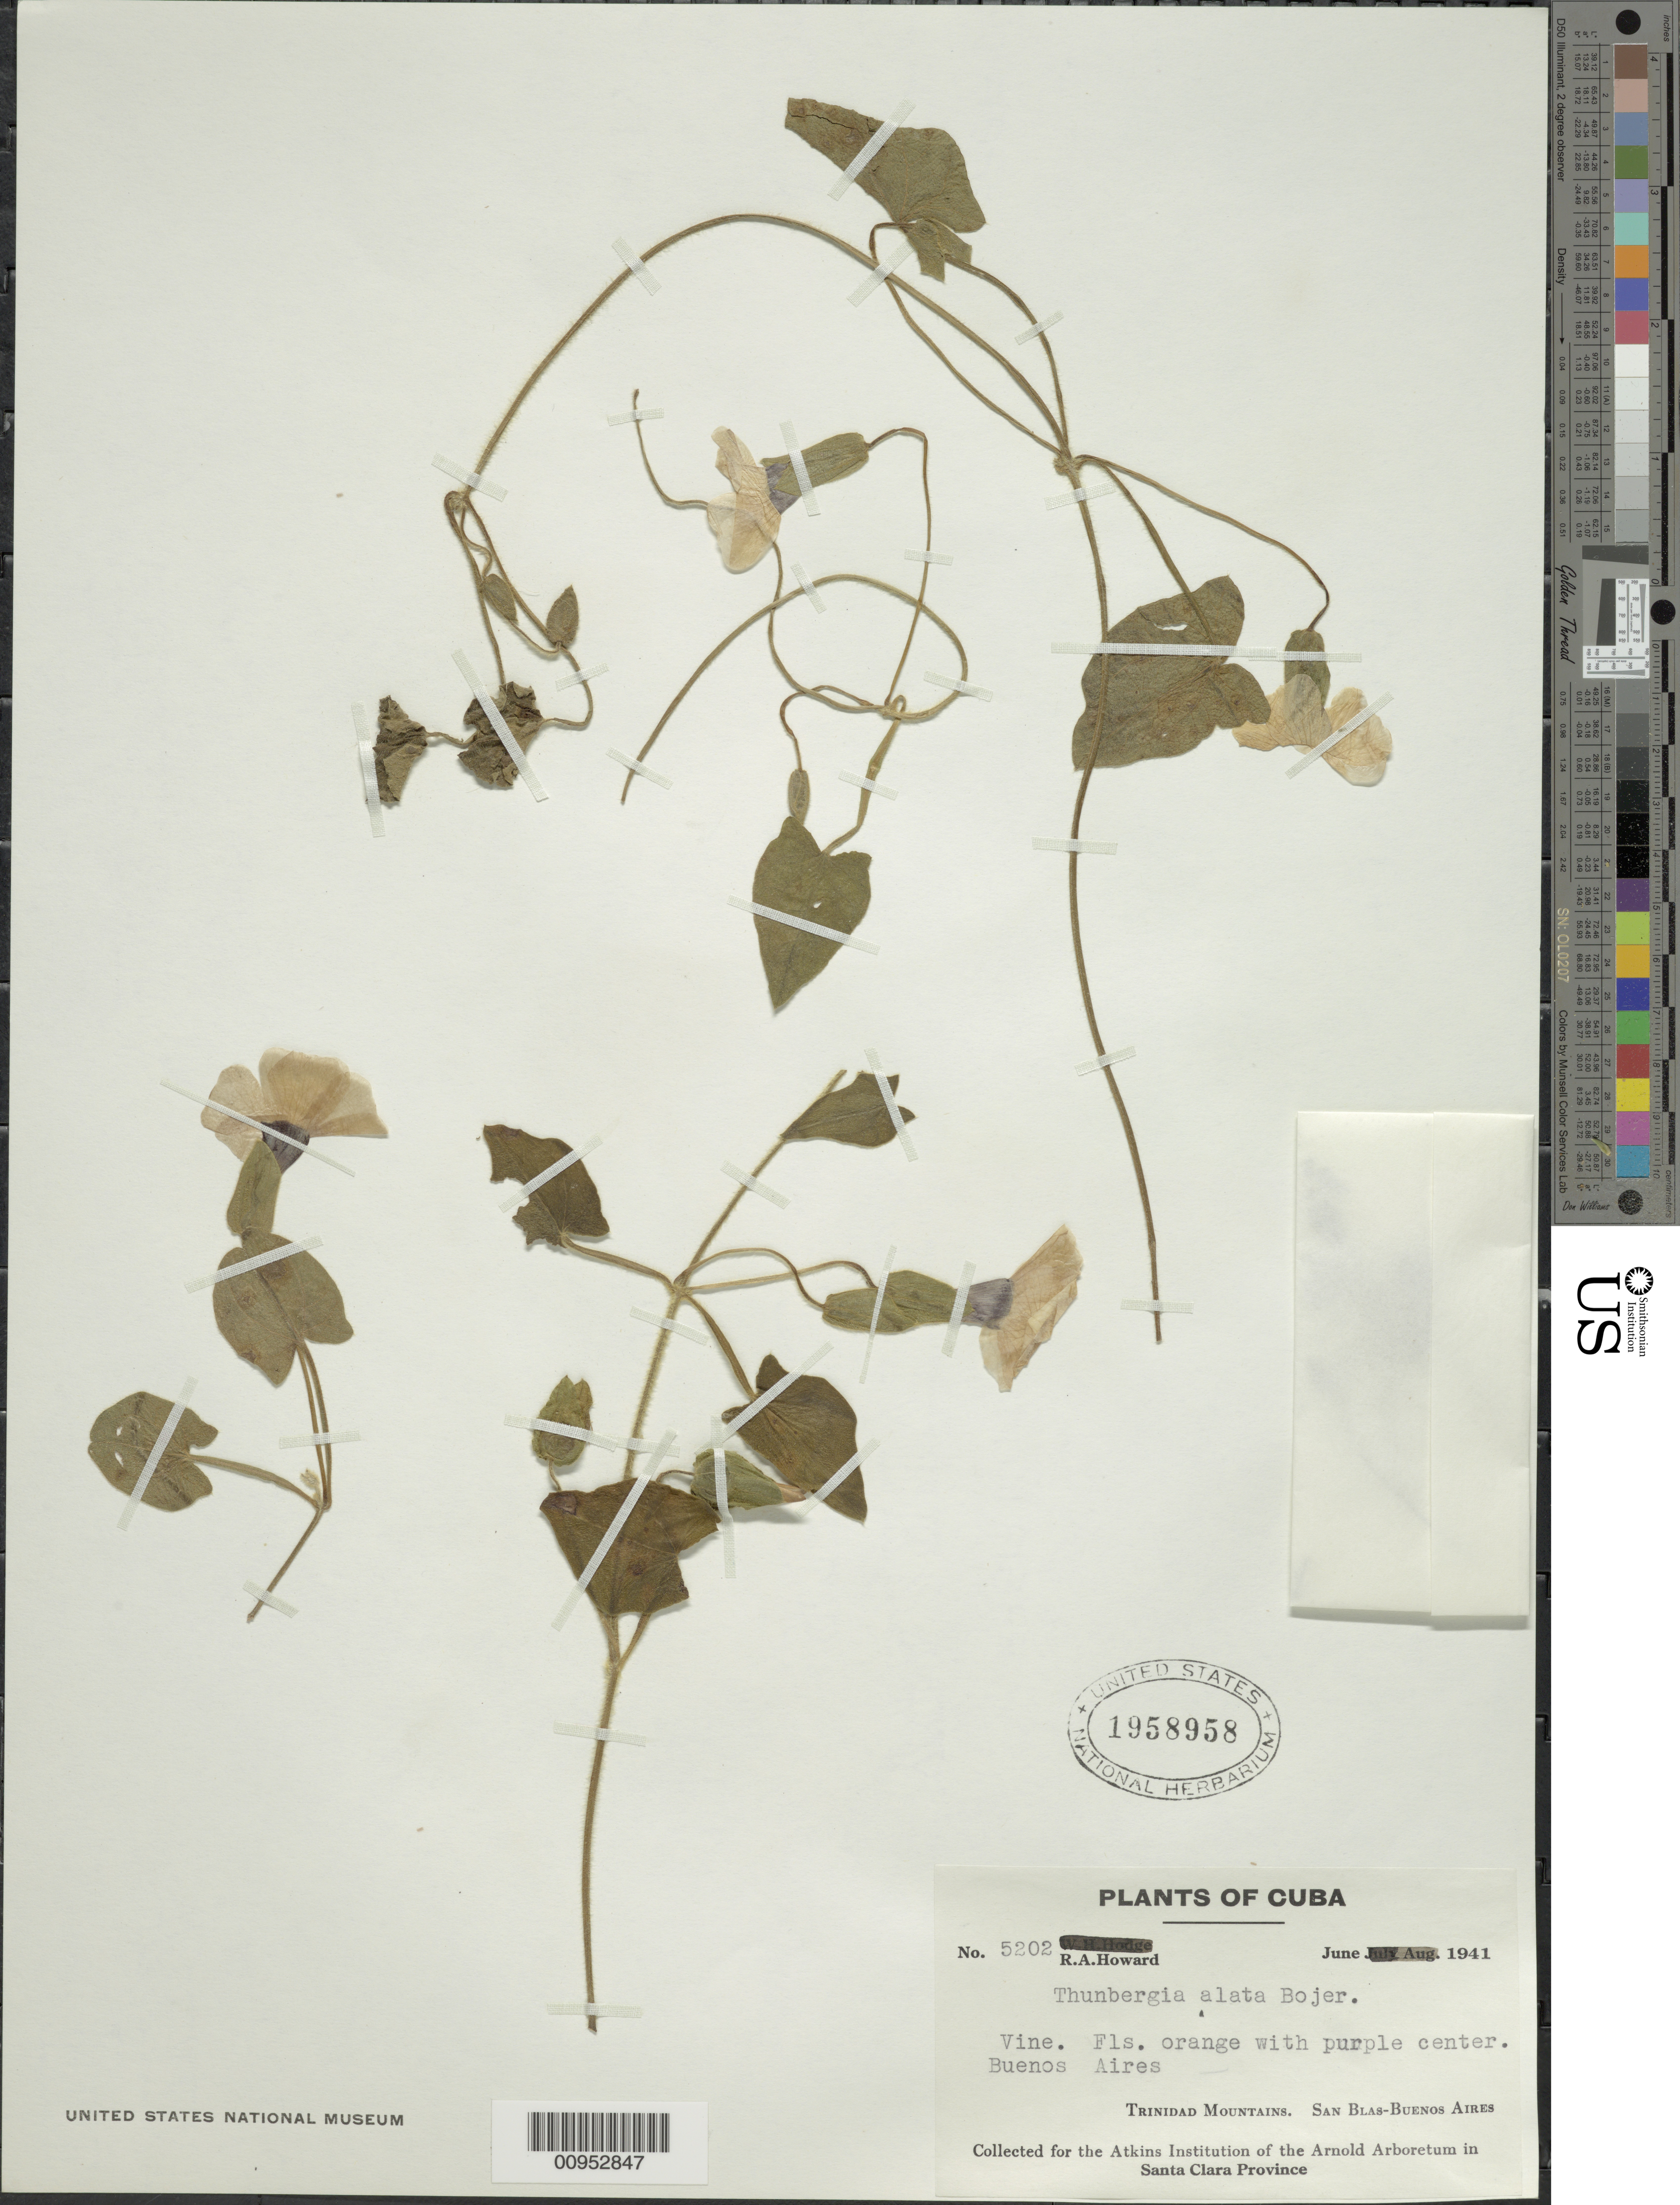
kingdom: Plantae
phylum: Tracheophyta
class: Magnoliopsida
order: Lamiales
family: Acanthaceae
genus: Thunbergia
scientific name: Thunbergia alata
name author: Bojer ex Sims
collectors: R. A. Howard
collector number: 5202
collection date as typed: Jun 1941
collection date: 1941-06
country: Cuba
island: Cuba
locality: Buenos Aires; Trinidad Mountains; San Blas-Buenos Aires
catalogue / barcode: US 1958958